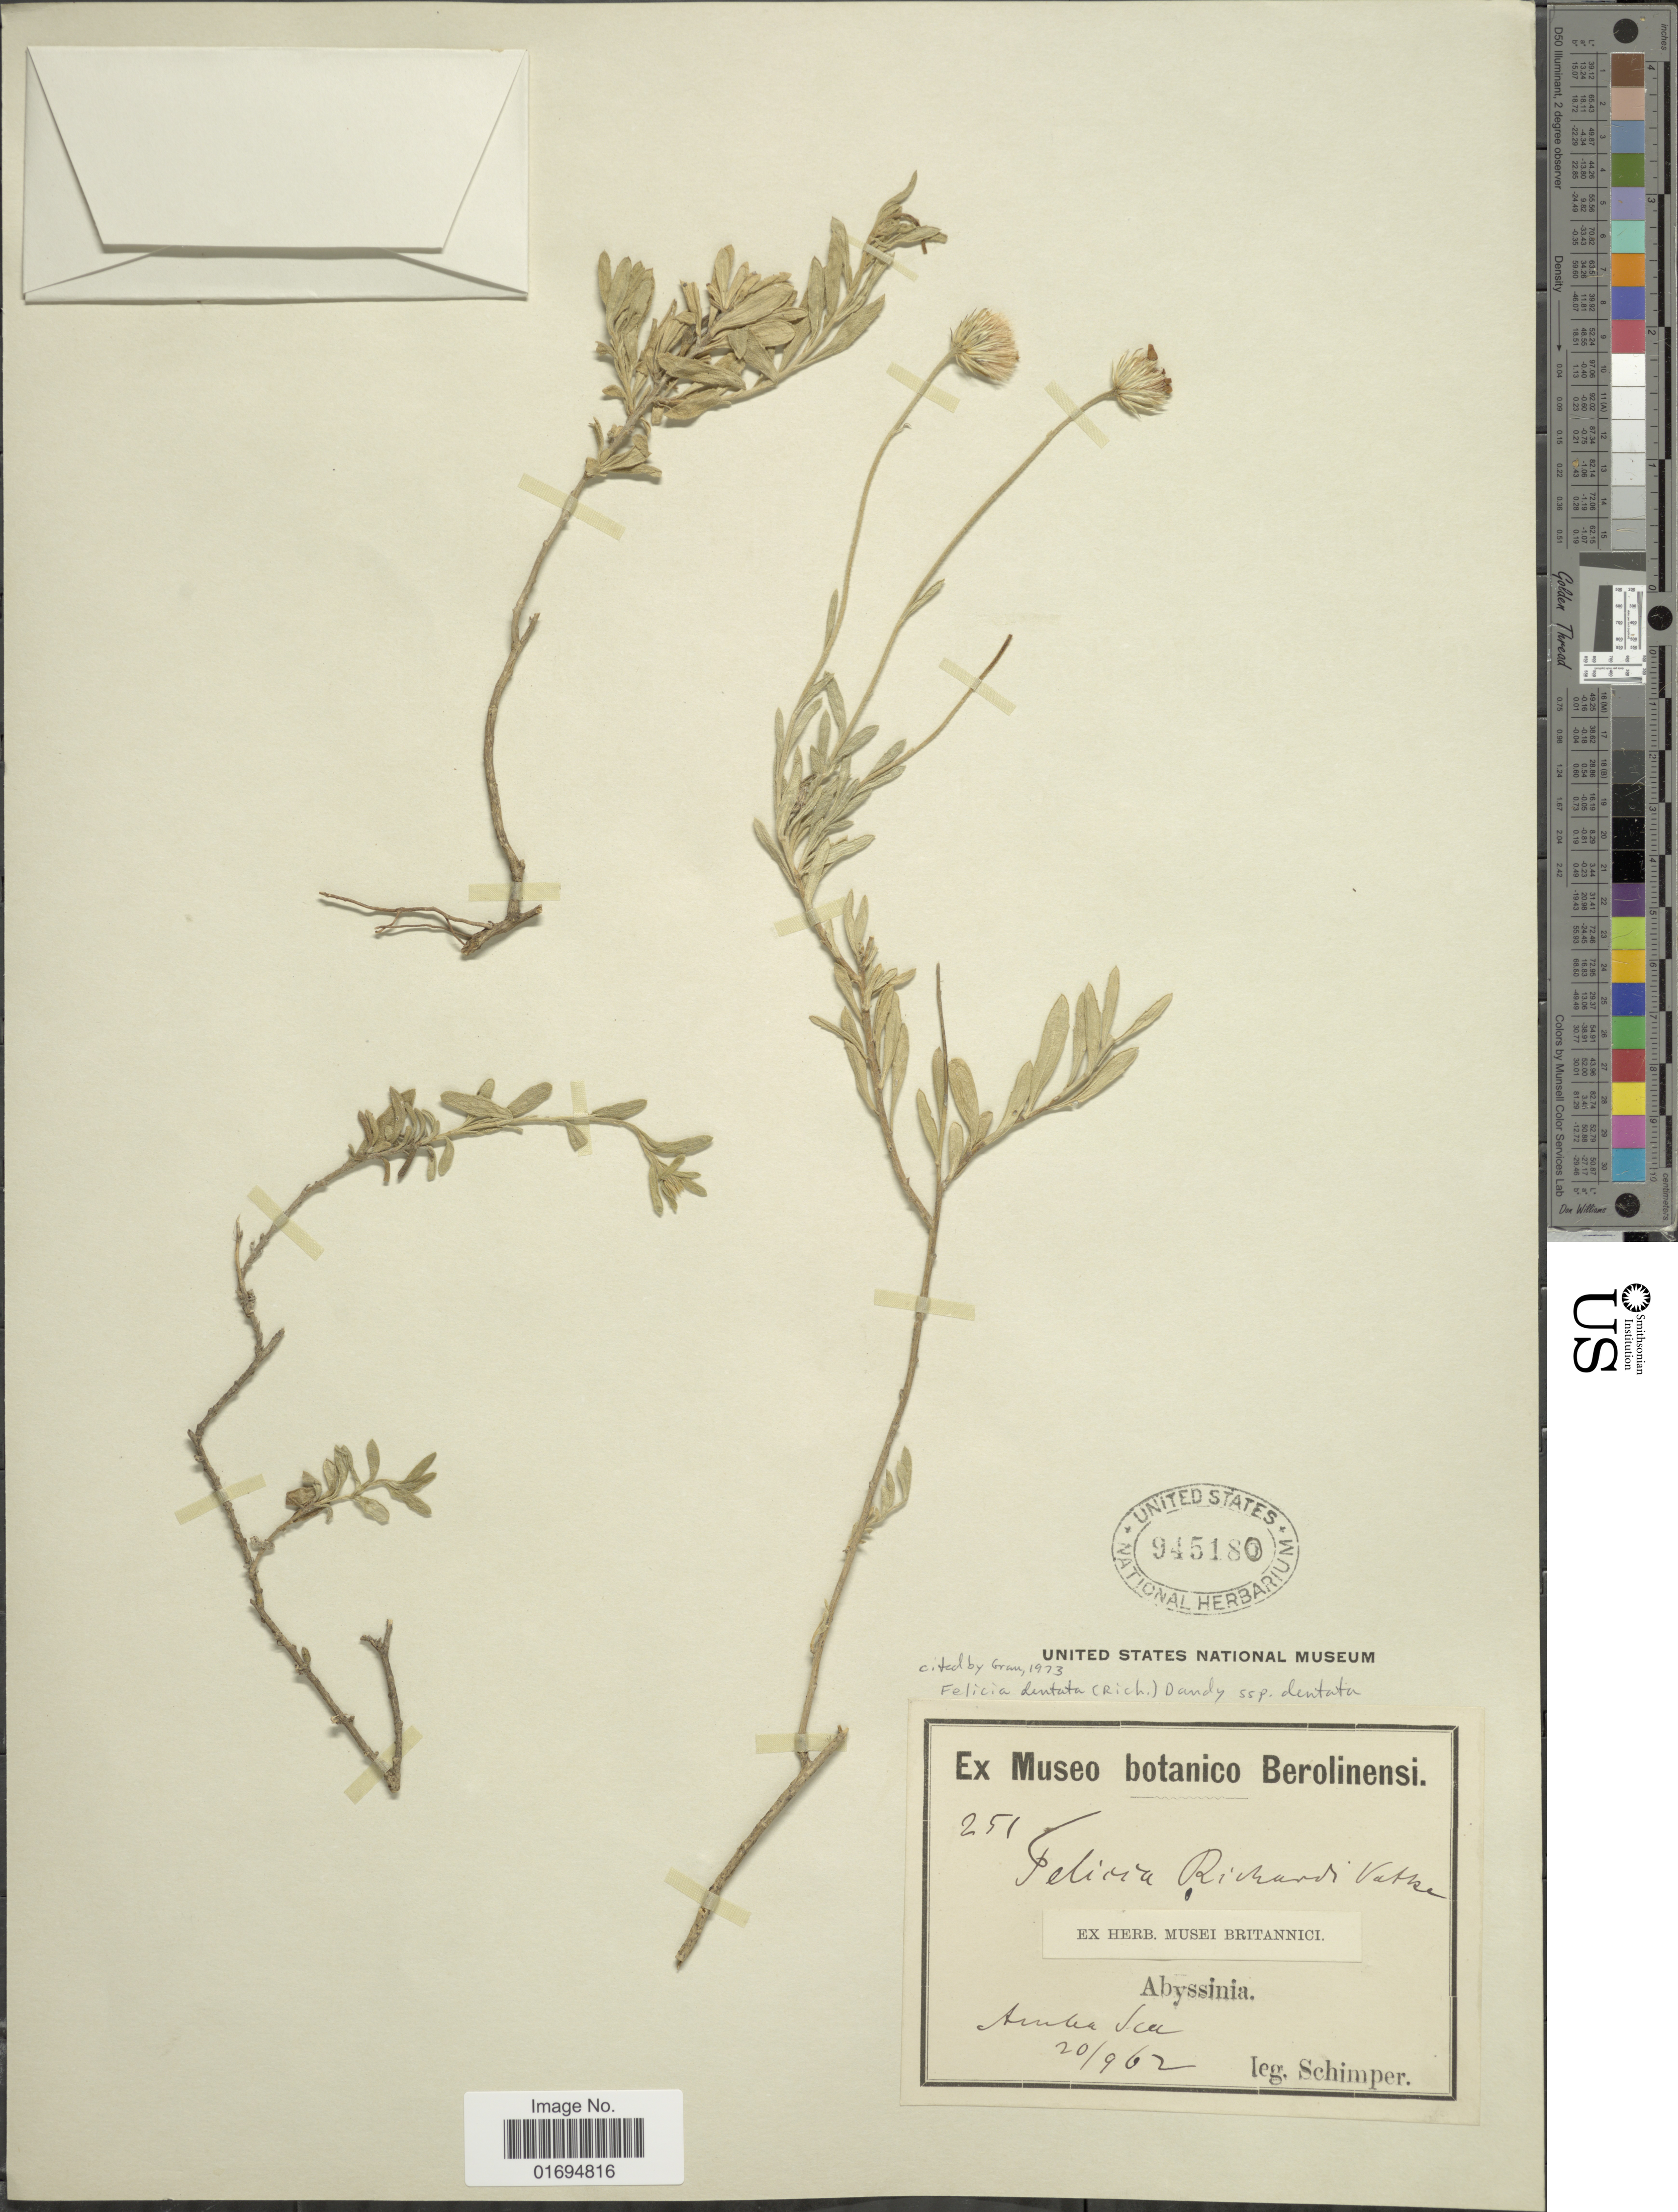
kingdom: Plantae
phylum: Tracheophyta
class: Magnoliopsida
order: Asterales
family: Asteraceae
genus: Felicia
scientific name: Felicia dentata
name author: (A. Rich.) Dandy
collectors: -. Schimper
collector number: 251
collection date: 1961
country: Eritrea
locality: Abyssinia, Aruba Sea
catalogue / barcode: US 945180